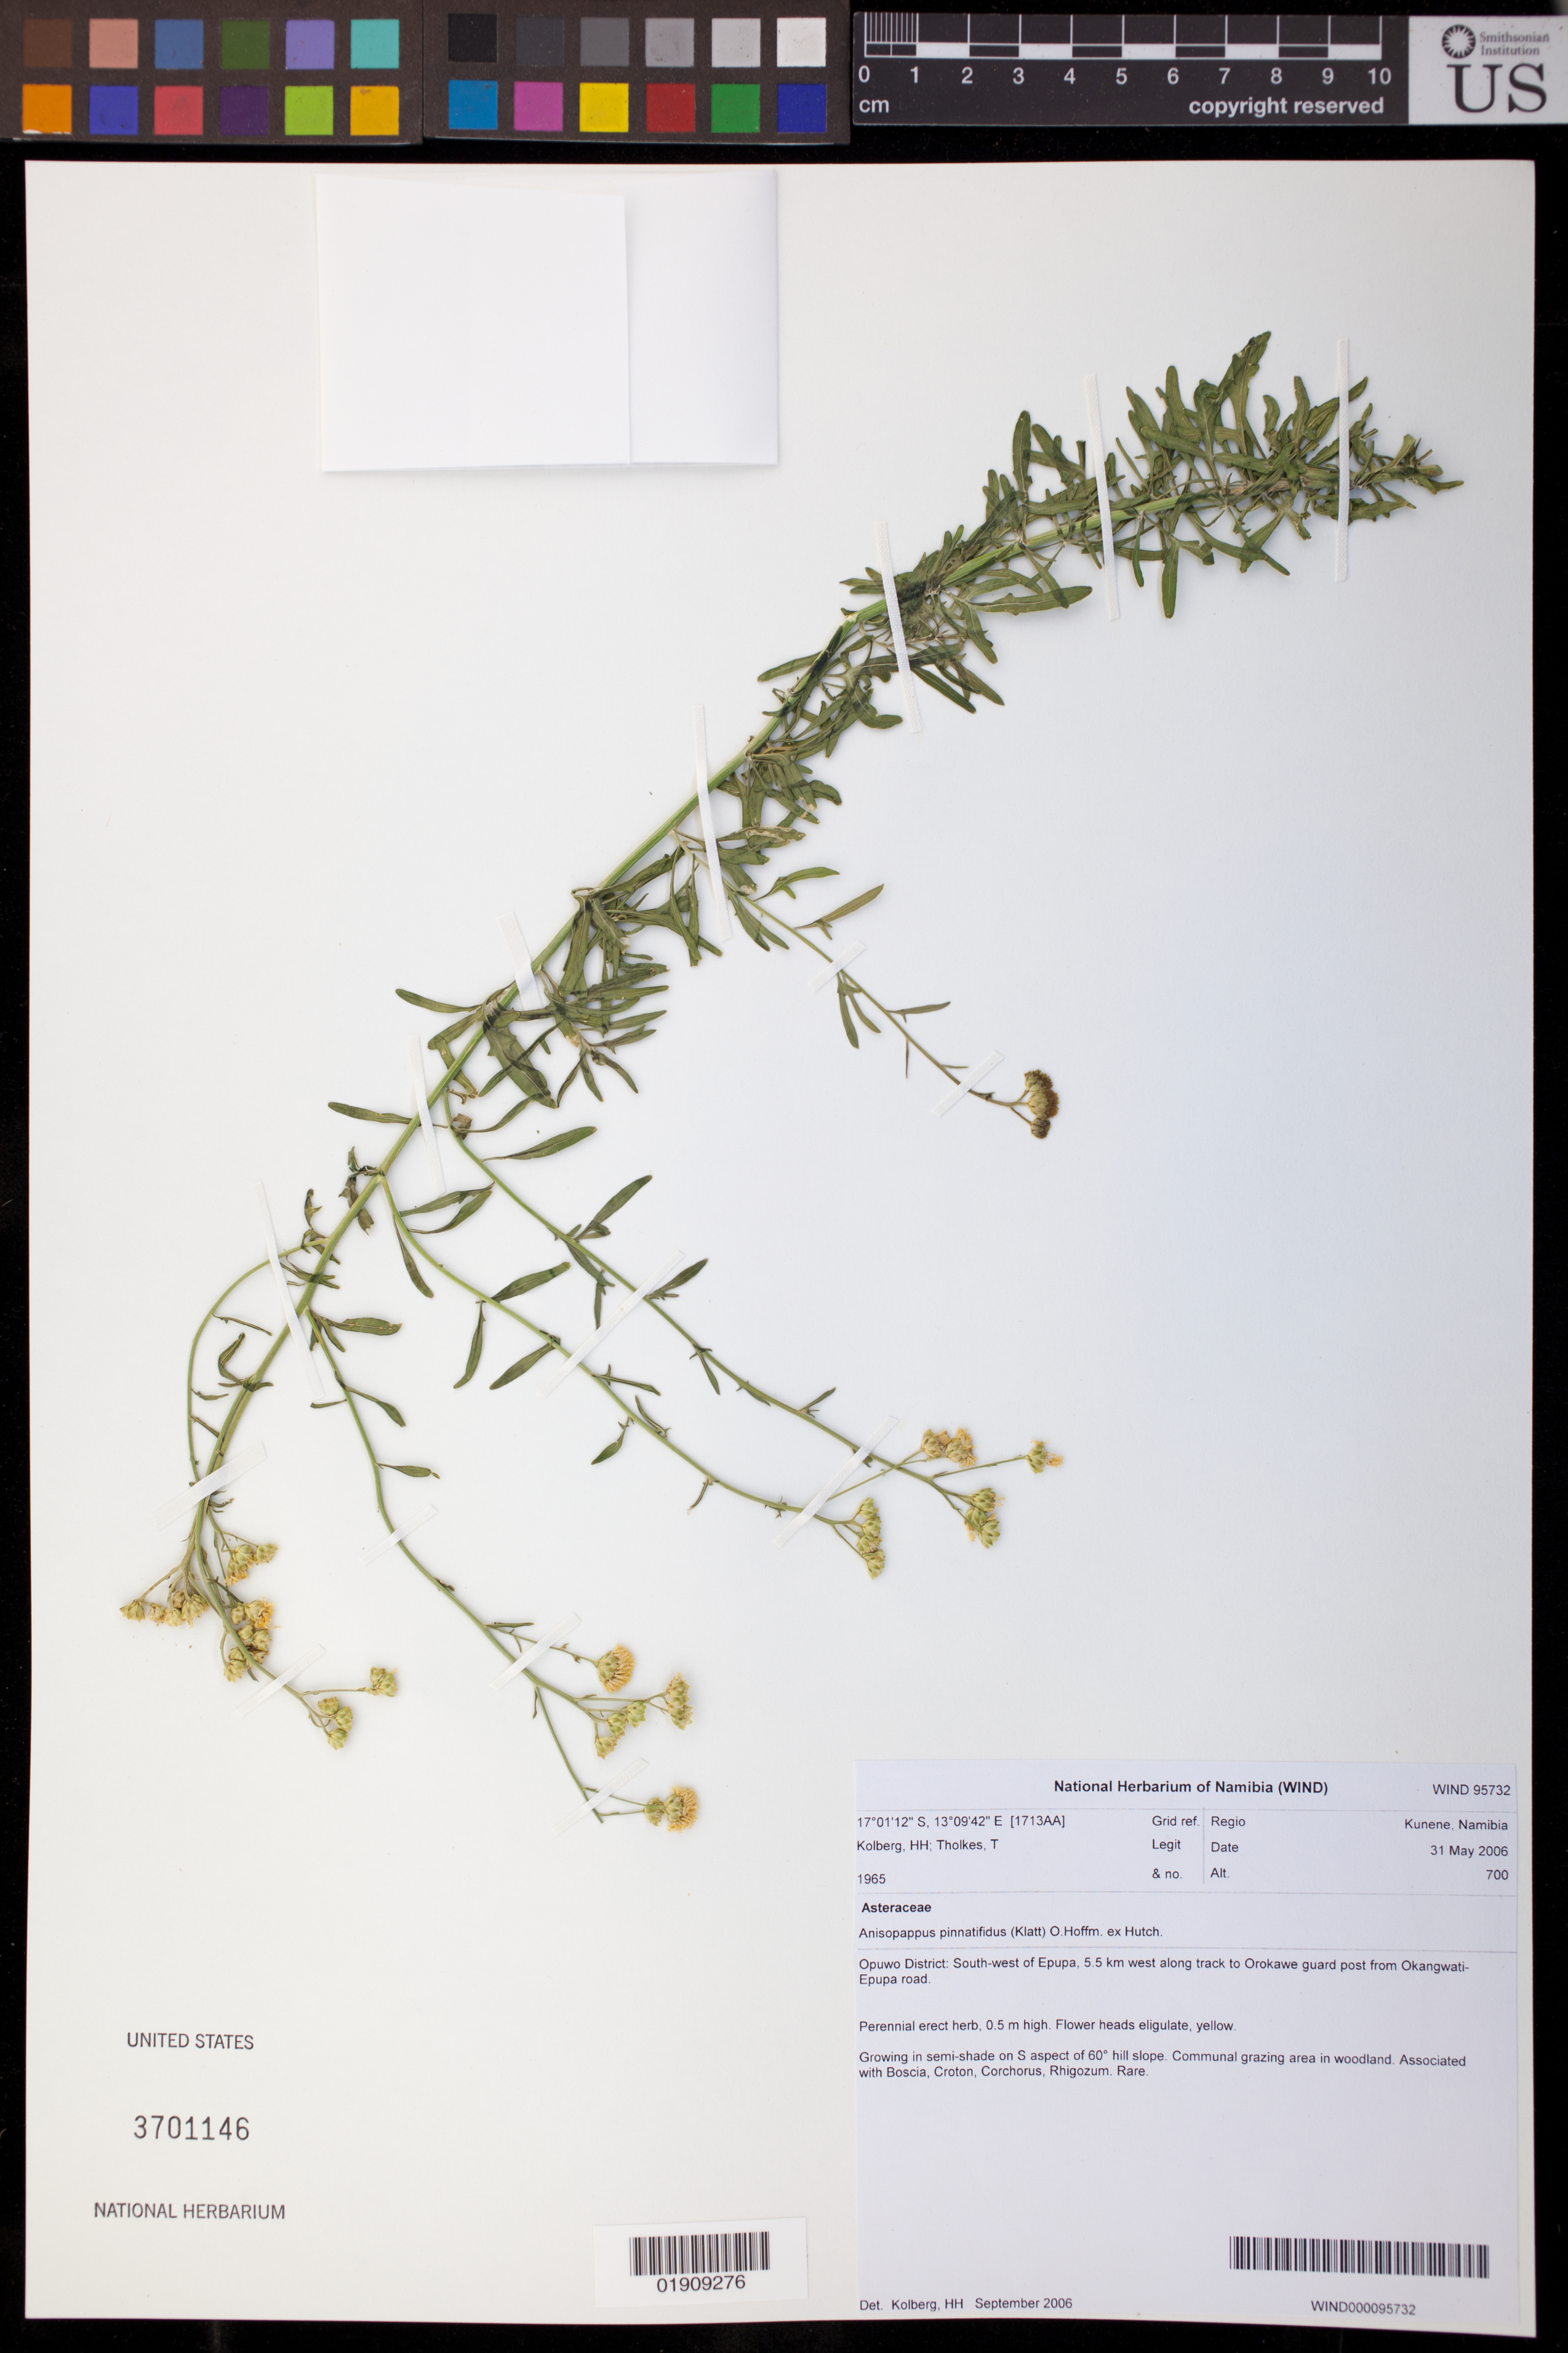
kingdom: Plantae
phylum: Tracheophyta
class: Magnoliopsida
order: Asterales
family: Asteraceae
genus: Anisopappus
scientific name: Anisopappus pinnatifidus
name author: (Klatt) O. Hoffm. ex Hutch.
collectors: H. H. Kolberg & T. Tholkes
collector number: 1965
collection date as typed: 31 May 2006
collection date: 2006-05-31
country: Namibia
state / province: Kunene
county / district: Opuwo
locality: SW of Epupa, 5.5 km W along track to Orokawe guard post from Okangwait-Epupa road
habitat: Growing in semi-shade on S aspect of 60° hill slope. Communal grazing area in woodland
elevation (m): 700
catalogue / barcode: US 3701146